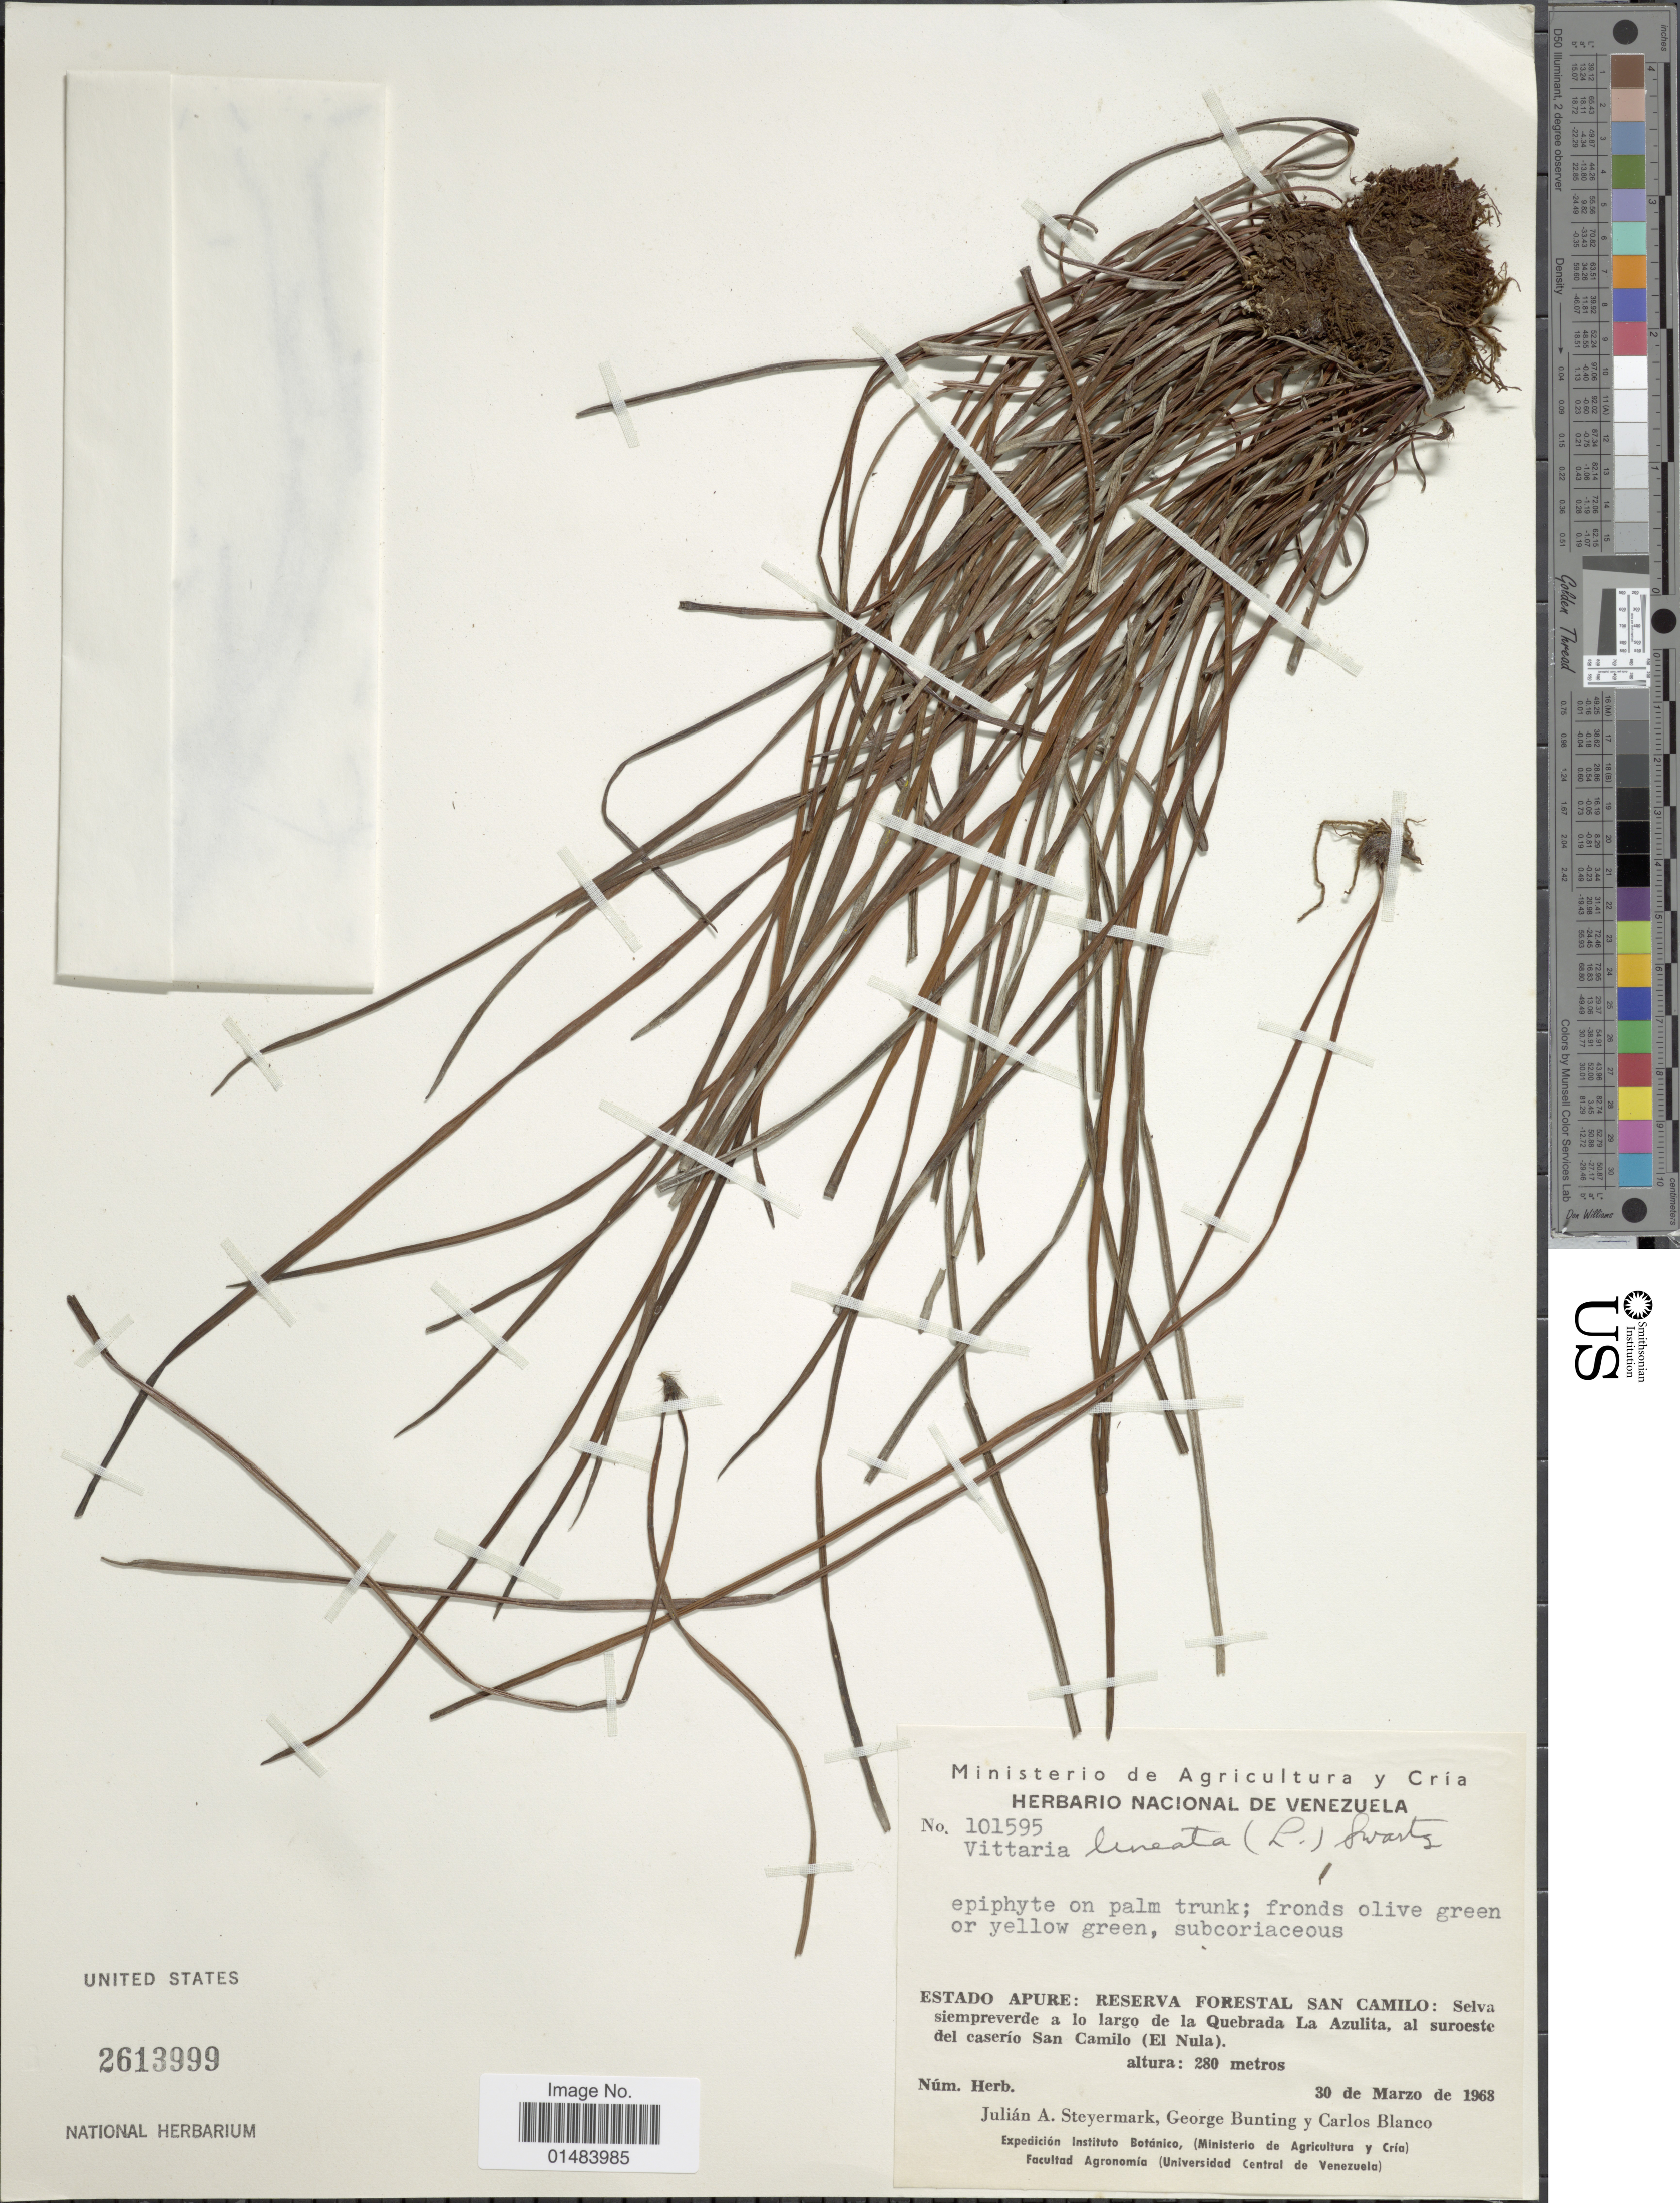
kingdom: Plantae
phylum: Tracheophyta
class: Polypodiopsida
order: Polypodiales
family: Pteridaceae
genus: Vittaria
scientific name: Vittaria graminifolia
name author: Kaulf.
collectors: J. Steyermark, G. S. Bunting & C. A. Blanco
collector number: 101595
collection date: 1968-03-30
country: Venezuela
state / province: Apure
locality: Venezuela, Estado Apure: Reserva Forestal San Camilo: Selva siempreverde a lo largo de la Quebrada La Azulita, al suroeste del caserioSan Camilo (El Nula).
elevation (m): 280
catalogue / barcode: US 2613999